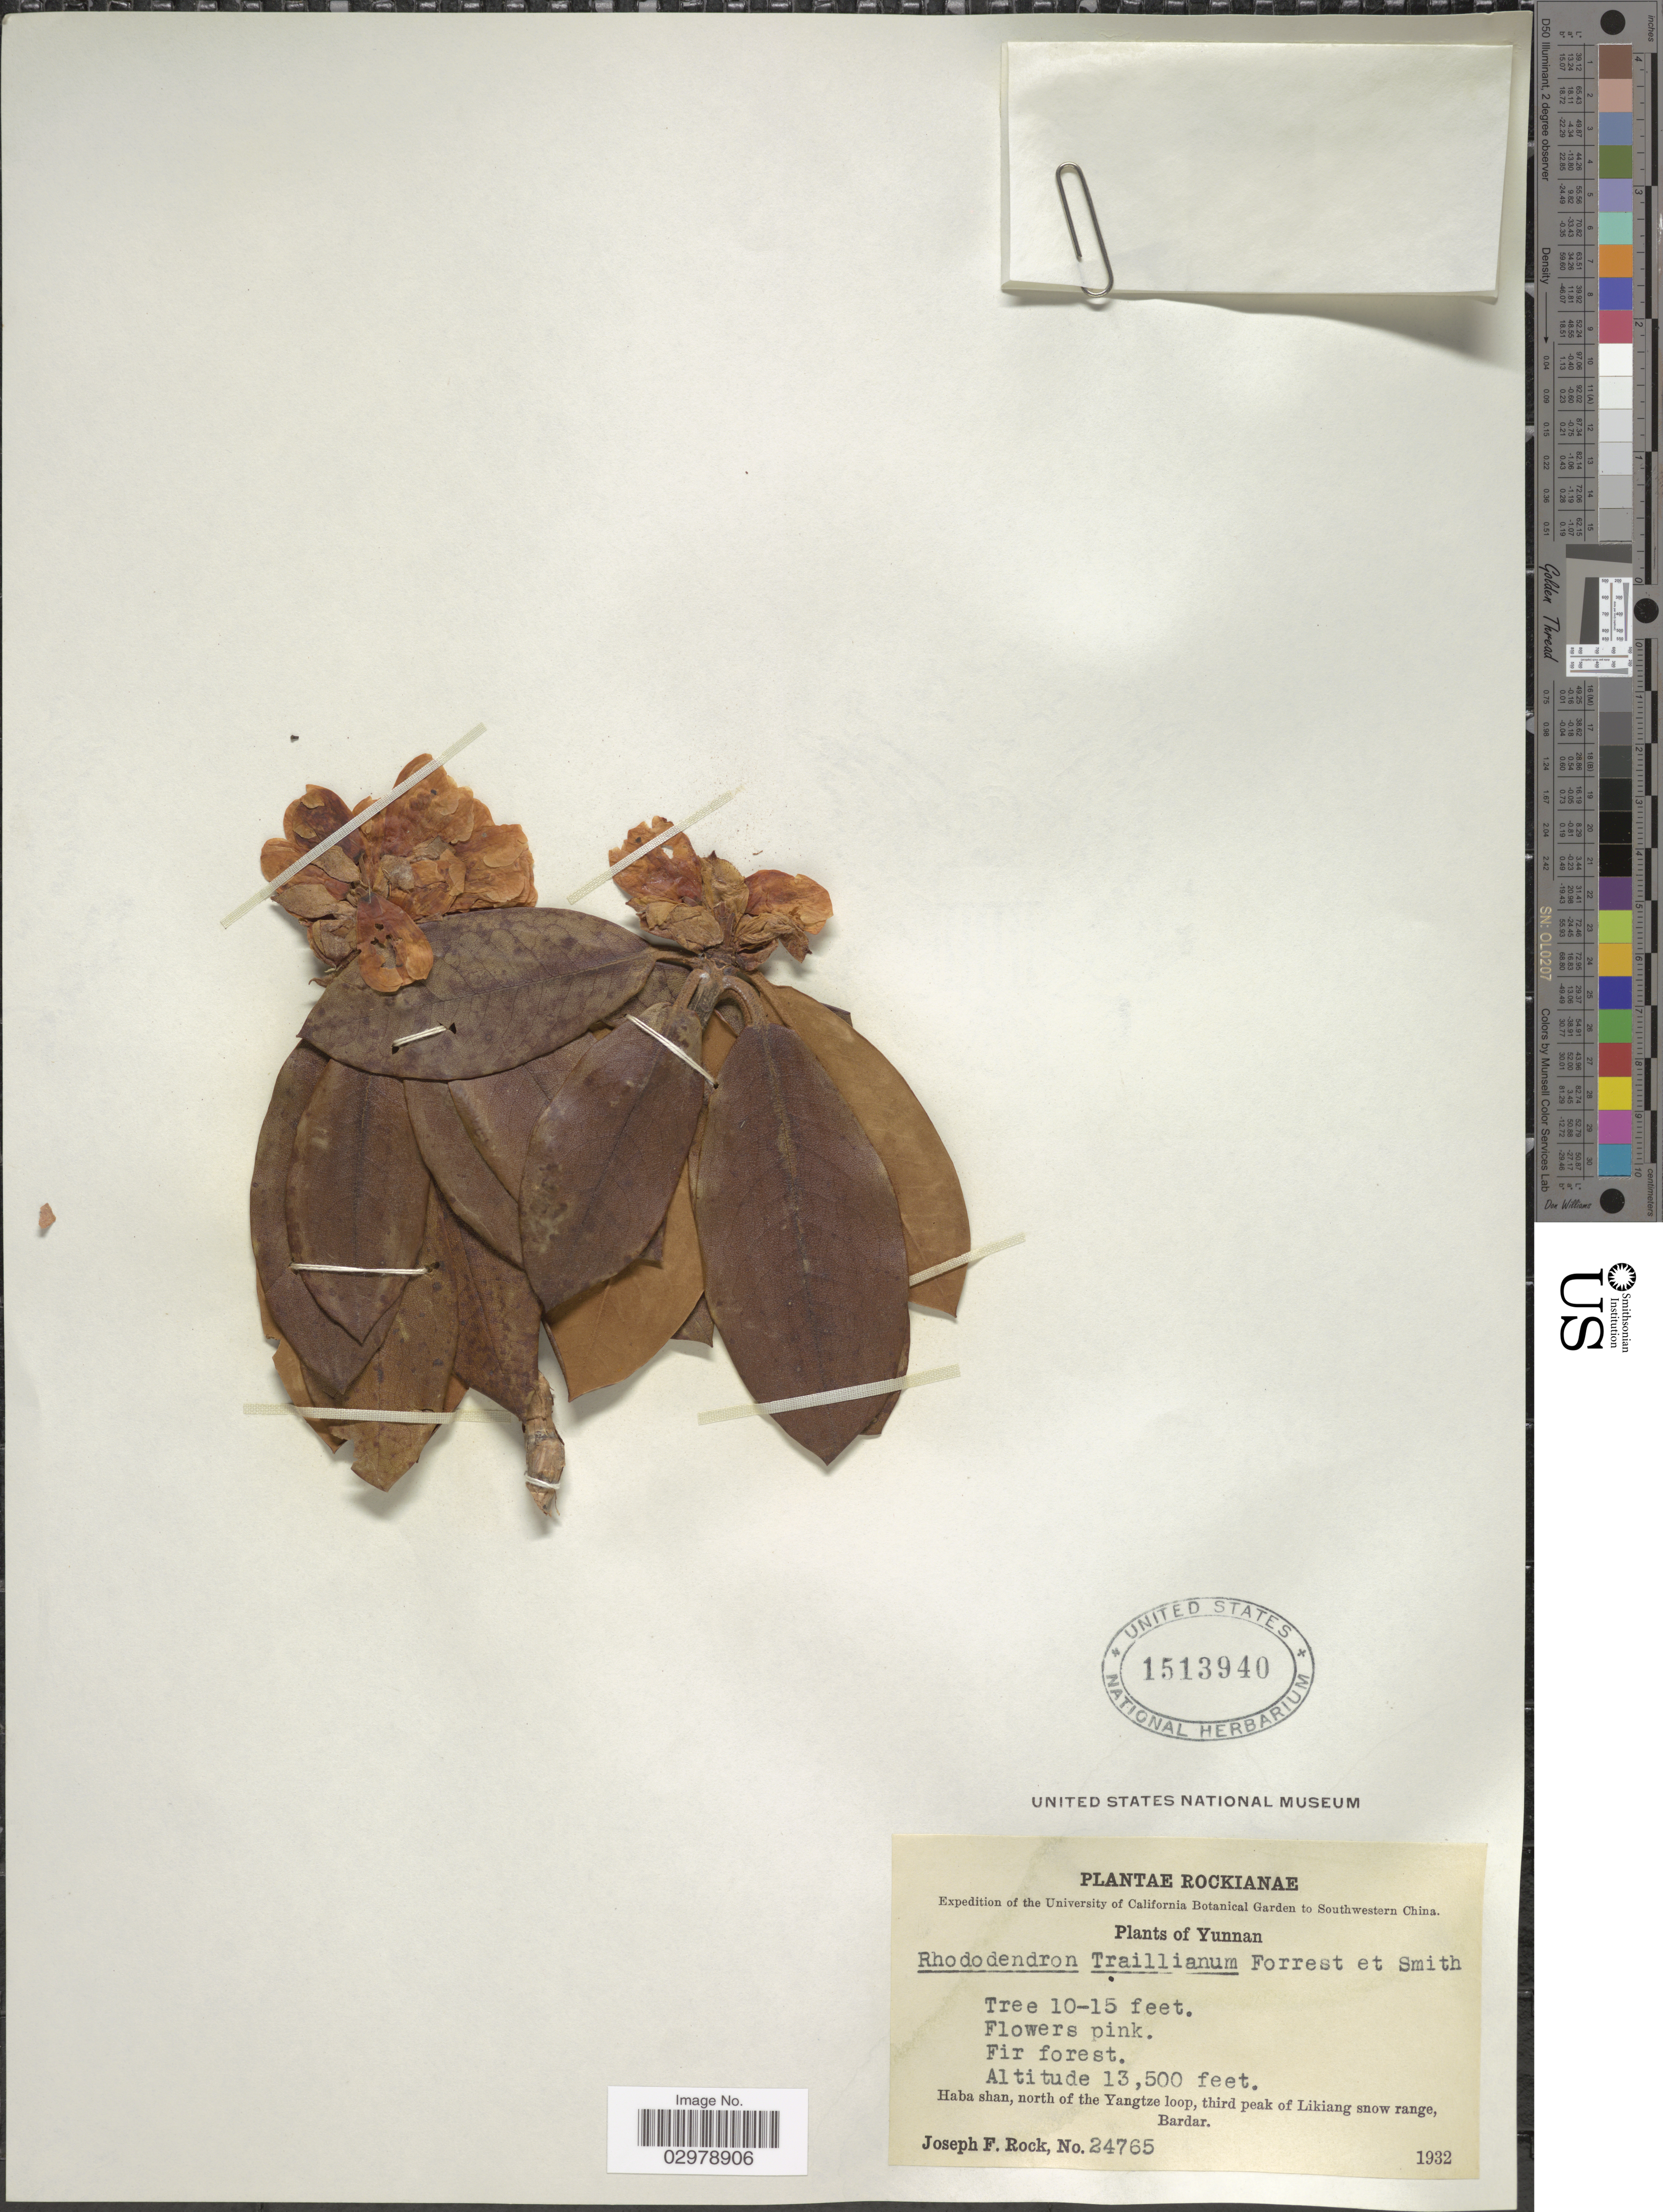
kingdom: Plantae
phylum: Tracheophyta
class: Magnoliopsida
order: Ericales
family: Ericaceae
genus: Rhododendron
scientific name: Rhododendron traillianum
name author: Forrest & W.W. Sm.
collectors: J. F. Rock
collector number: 24765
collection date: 1932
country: China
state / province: Yunnan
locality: Southwestern China. Fir forest. Haba shan, north of the Yangtze loop, third peak of Likiang snow range, Bardar.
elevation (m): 4115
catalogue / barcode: US 1513940